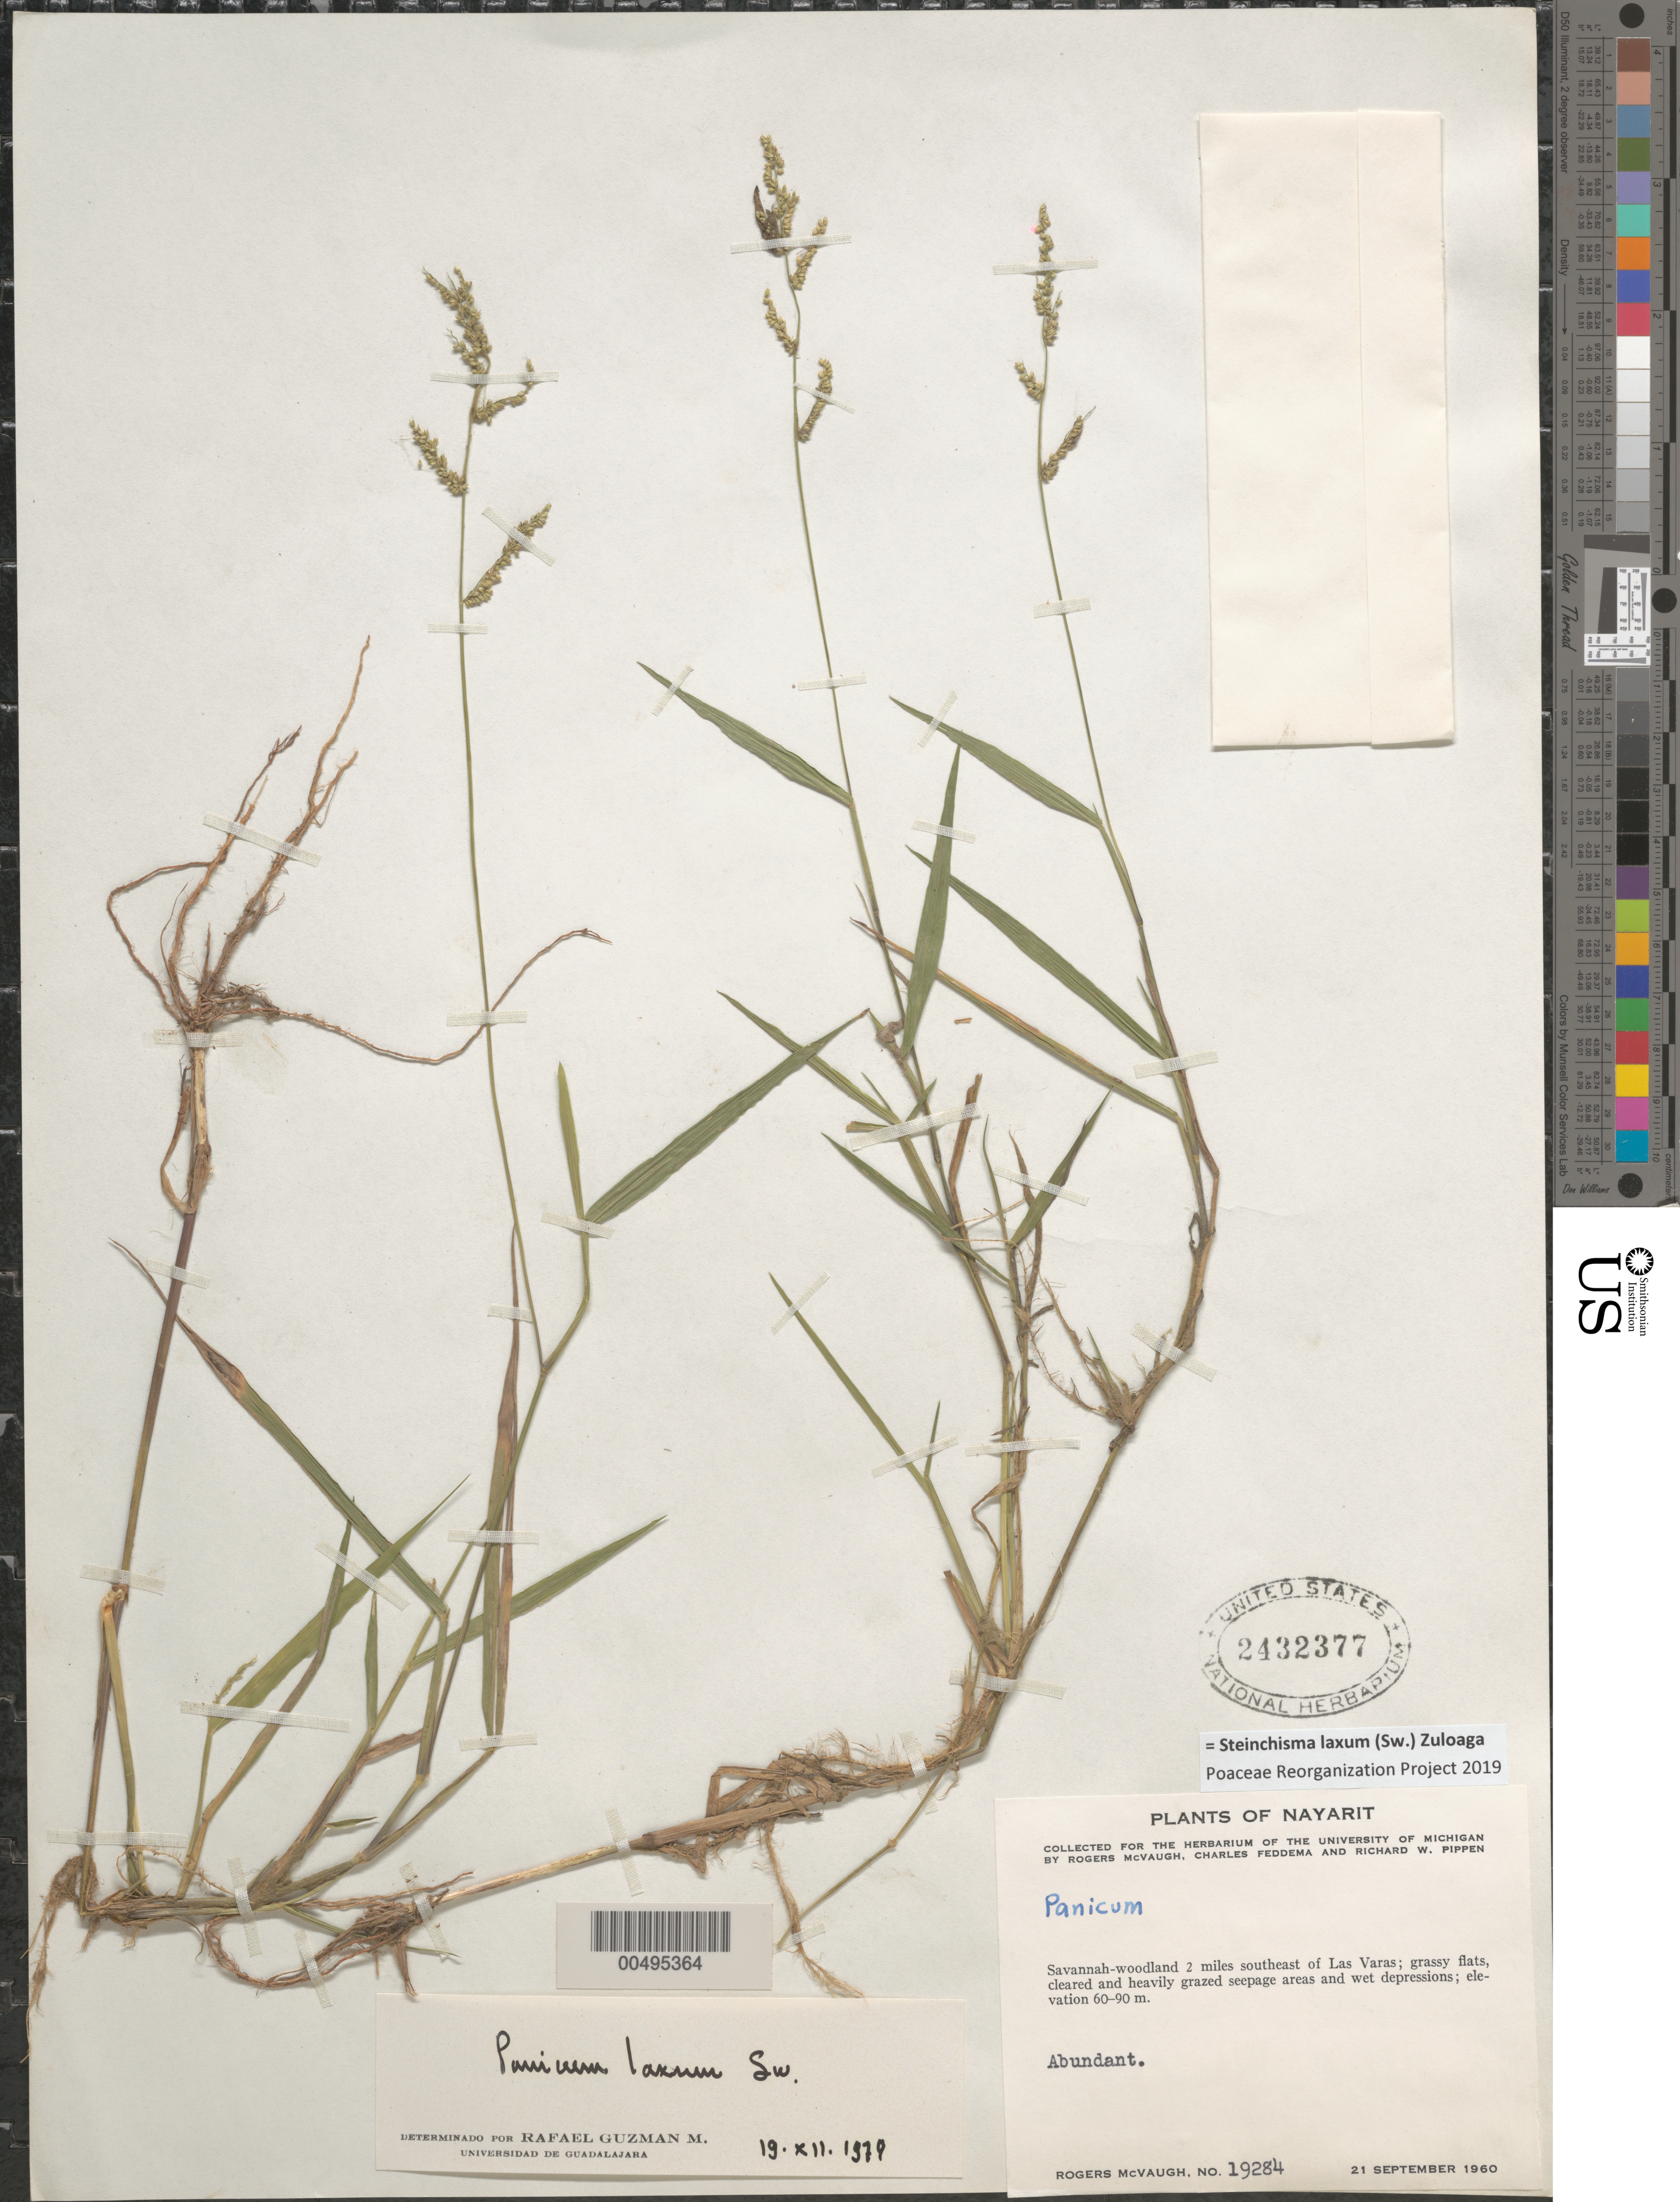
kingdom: Plantae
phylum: Tracheophyta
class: Liliopsida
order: Poales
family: Poaceae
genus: Panicum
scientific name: Panicum laxum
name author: Sw.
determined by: Guzman-M., R.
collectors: R. McVaugh, C. Feddema & R. W. Pippen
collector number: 19284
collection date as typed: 21 Sep 1960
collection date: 1960-09-21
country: Mexico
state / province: Nayarit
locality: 2 mi SE of Las Varas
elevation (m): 60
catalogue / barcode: US 2432377